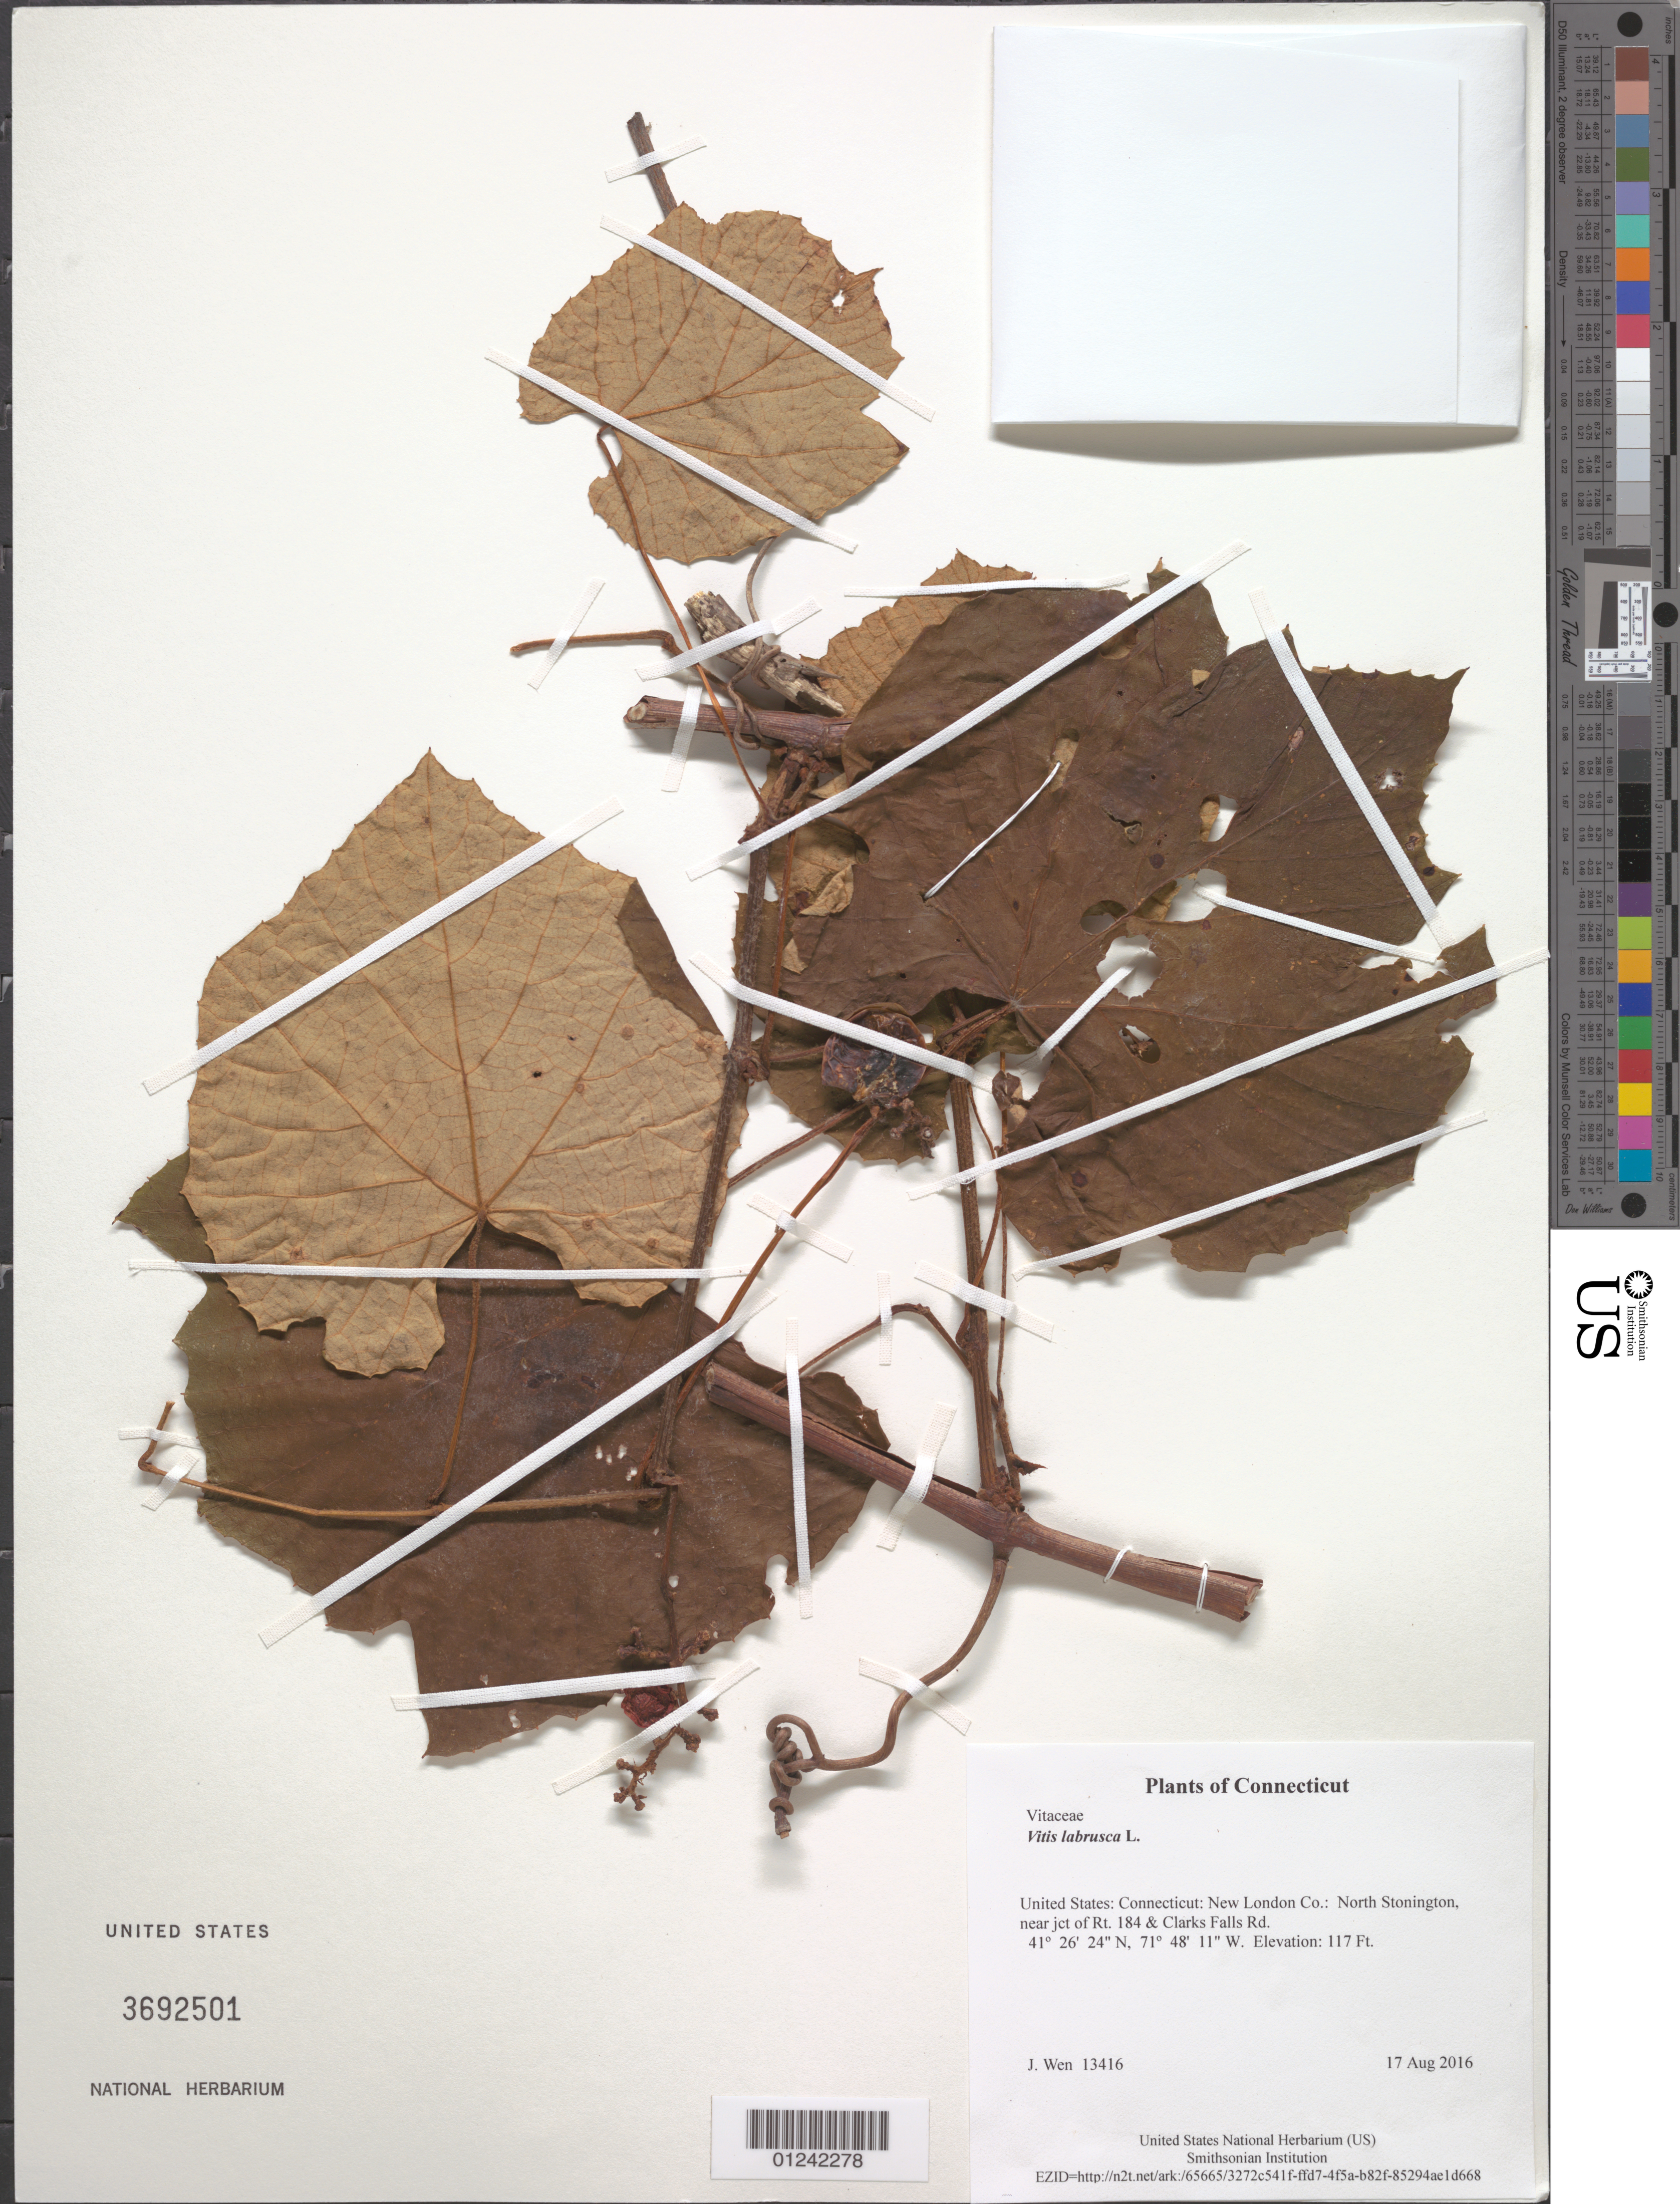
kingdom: Plantae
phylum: Tracheophyta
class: Magnoliopsida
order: Vitales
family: Vitaceae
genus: Vitis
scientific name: Vitis labrusca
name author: L.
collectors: J. Wen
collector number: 13416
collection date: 2016-08-17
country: United States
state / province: Connecticut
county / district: New London Co.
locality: North Stonington, near jct of Rt. 184 & Clarks Falls Rd.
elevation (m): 36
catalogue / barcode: US 3692501